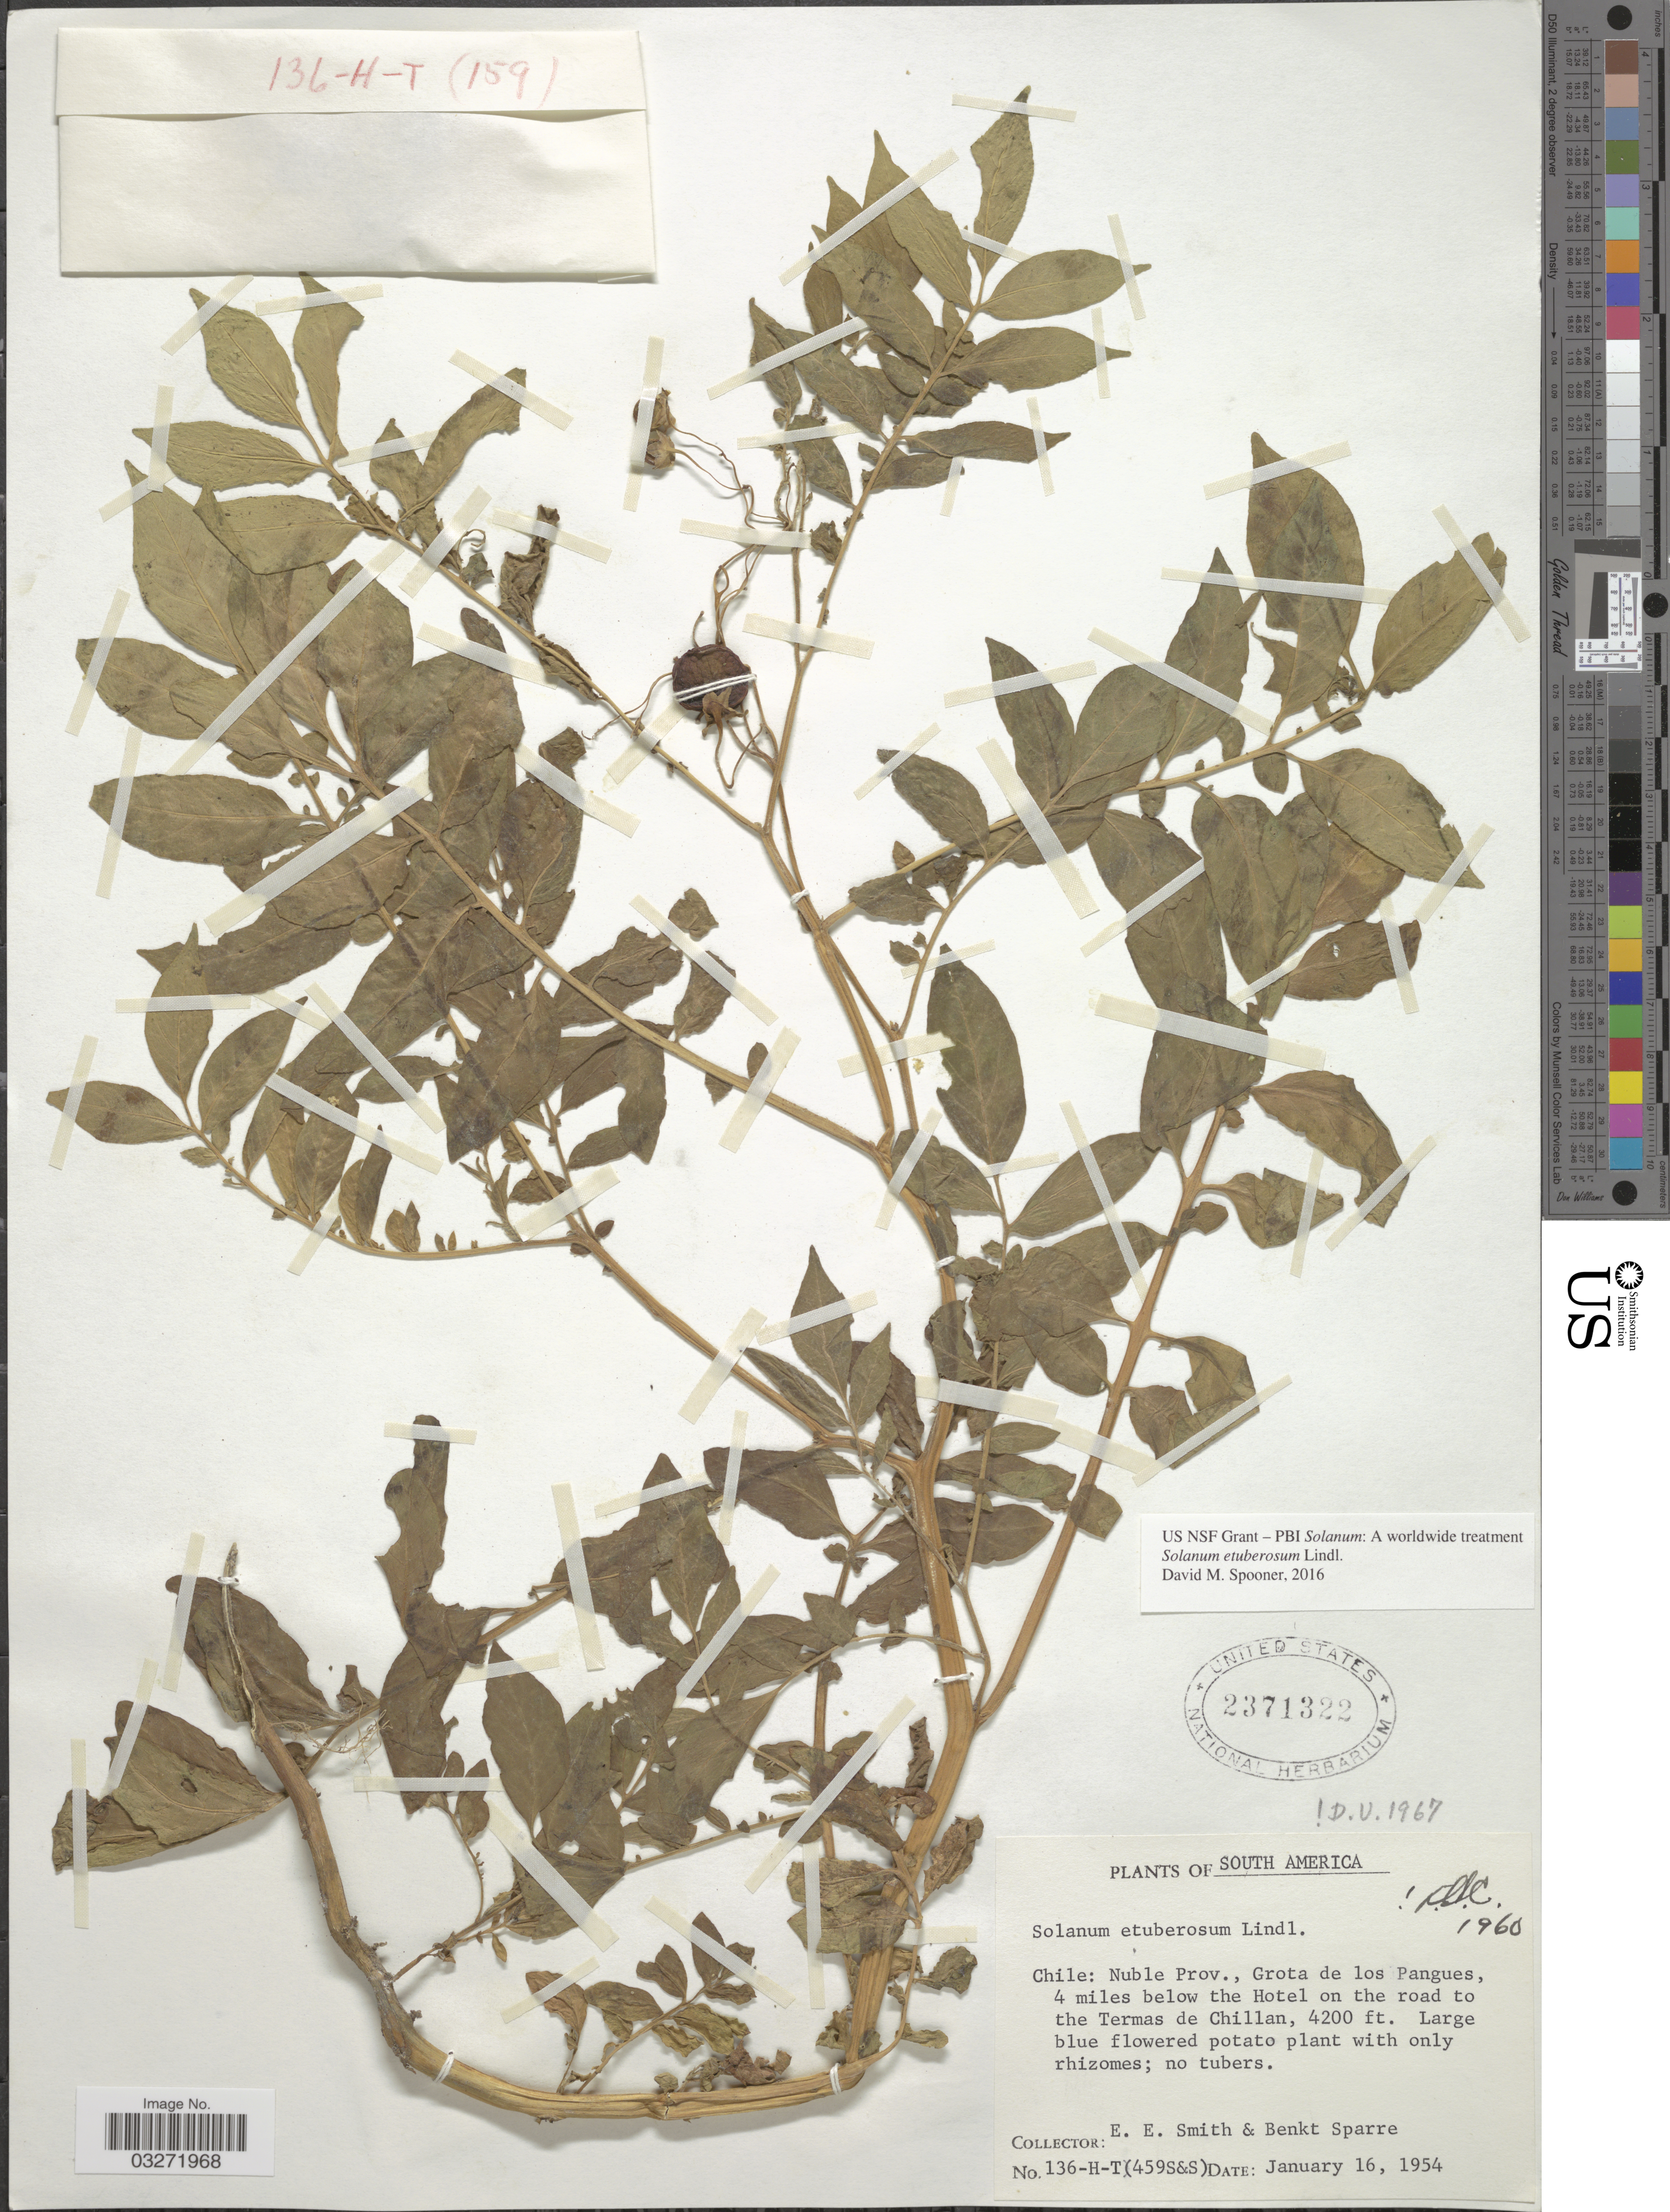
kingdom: Plantae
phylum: Tracheophyta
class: Magnoliopsida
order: Solanales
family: Solanaceae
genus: Solanum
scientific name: Solanum etuberosum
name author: Lindl.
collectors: E. E. Smith & B. Sparre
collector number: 136-H-T(459S&S)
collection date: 1954-01-16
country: Chile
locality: Nuble Prov., Grota de los Pangues, 4 miles below the Hotel on the road to the Termas de Chillan.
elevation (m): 1280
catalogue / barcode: US 2371322